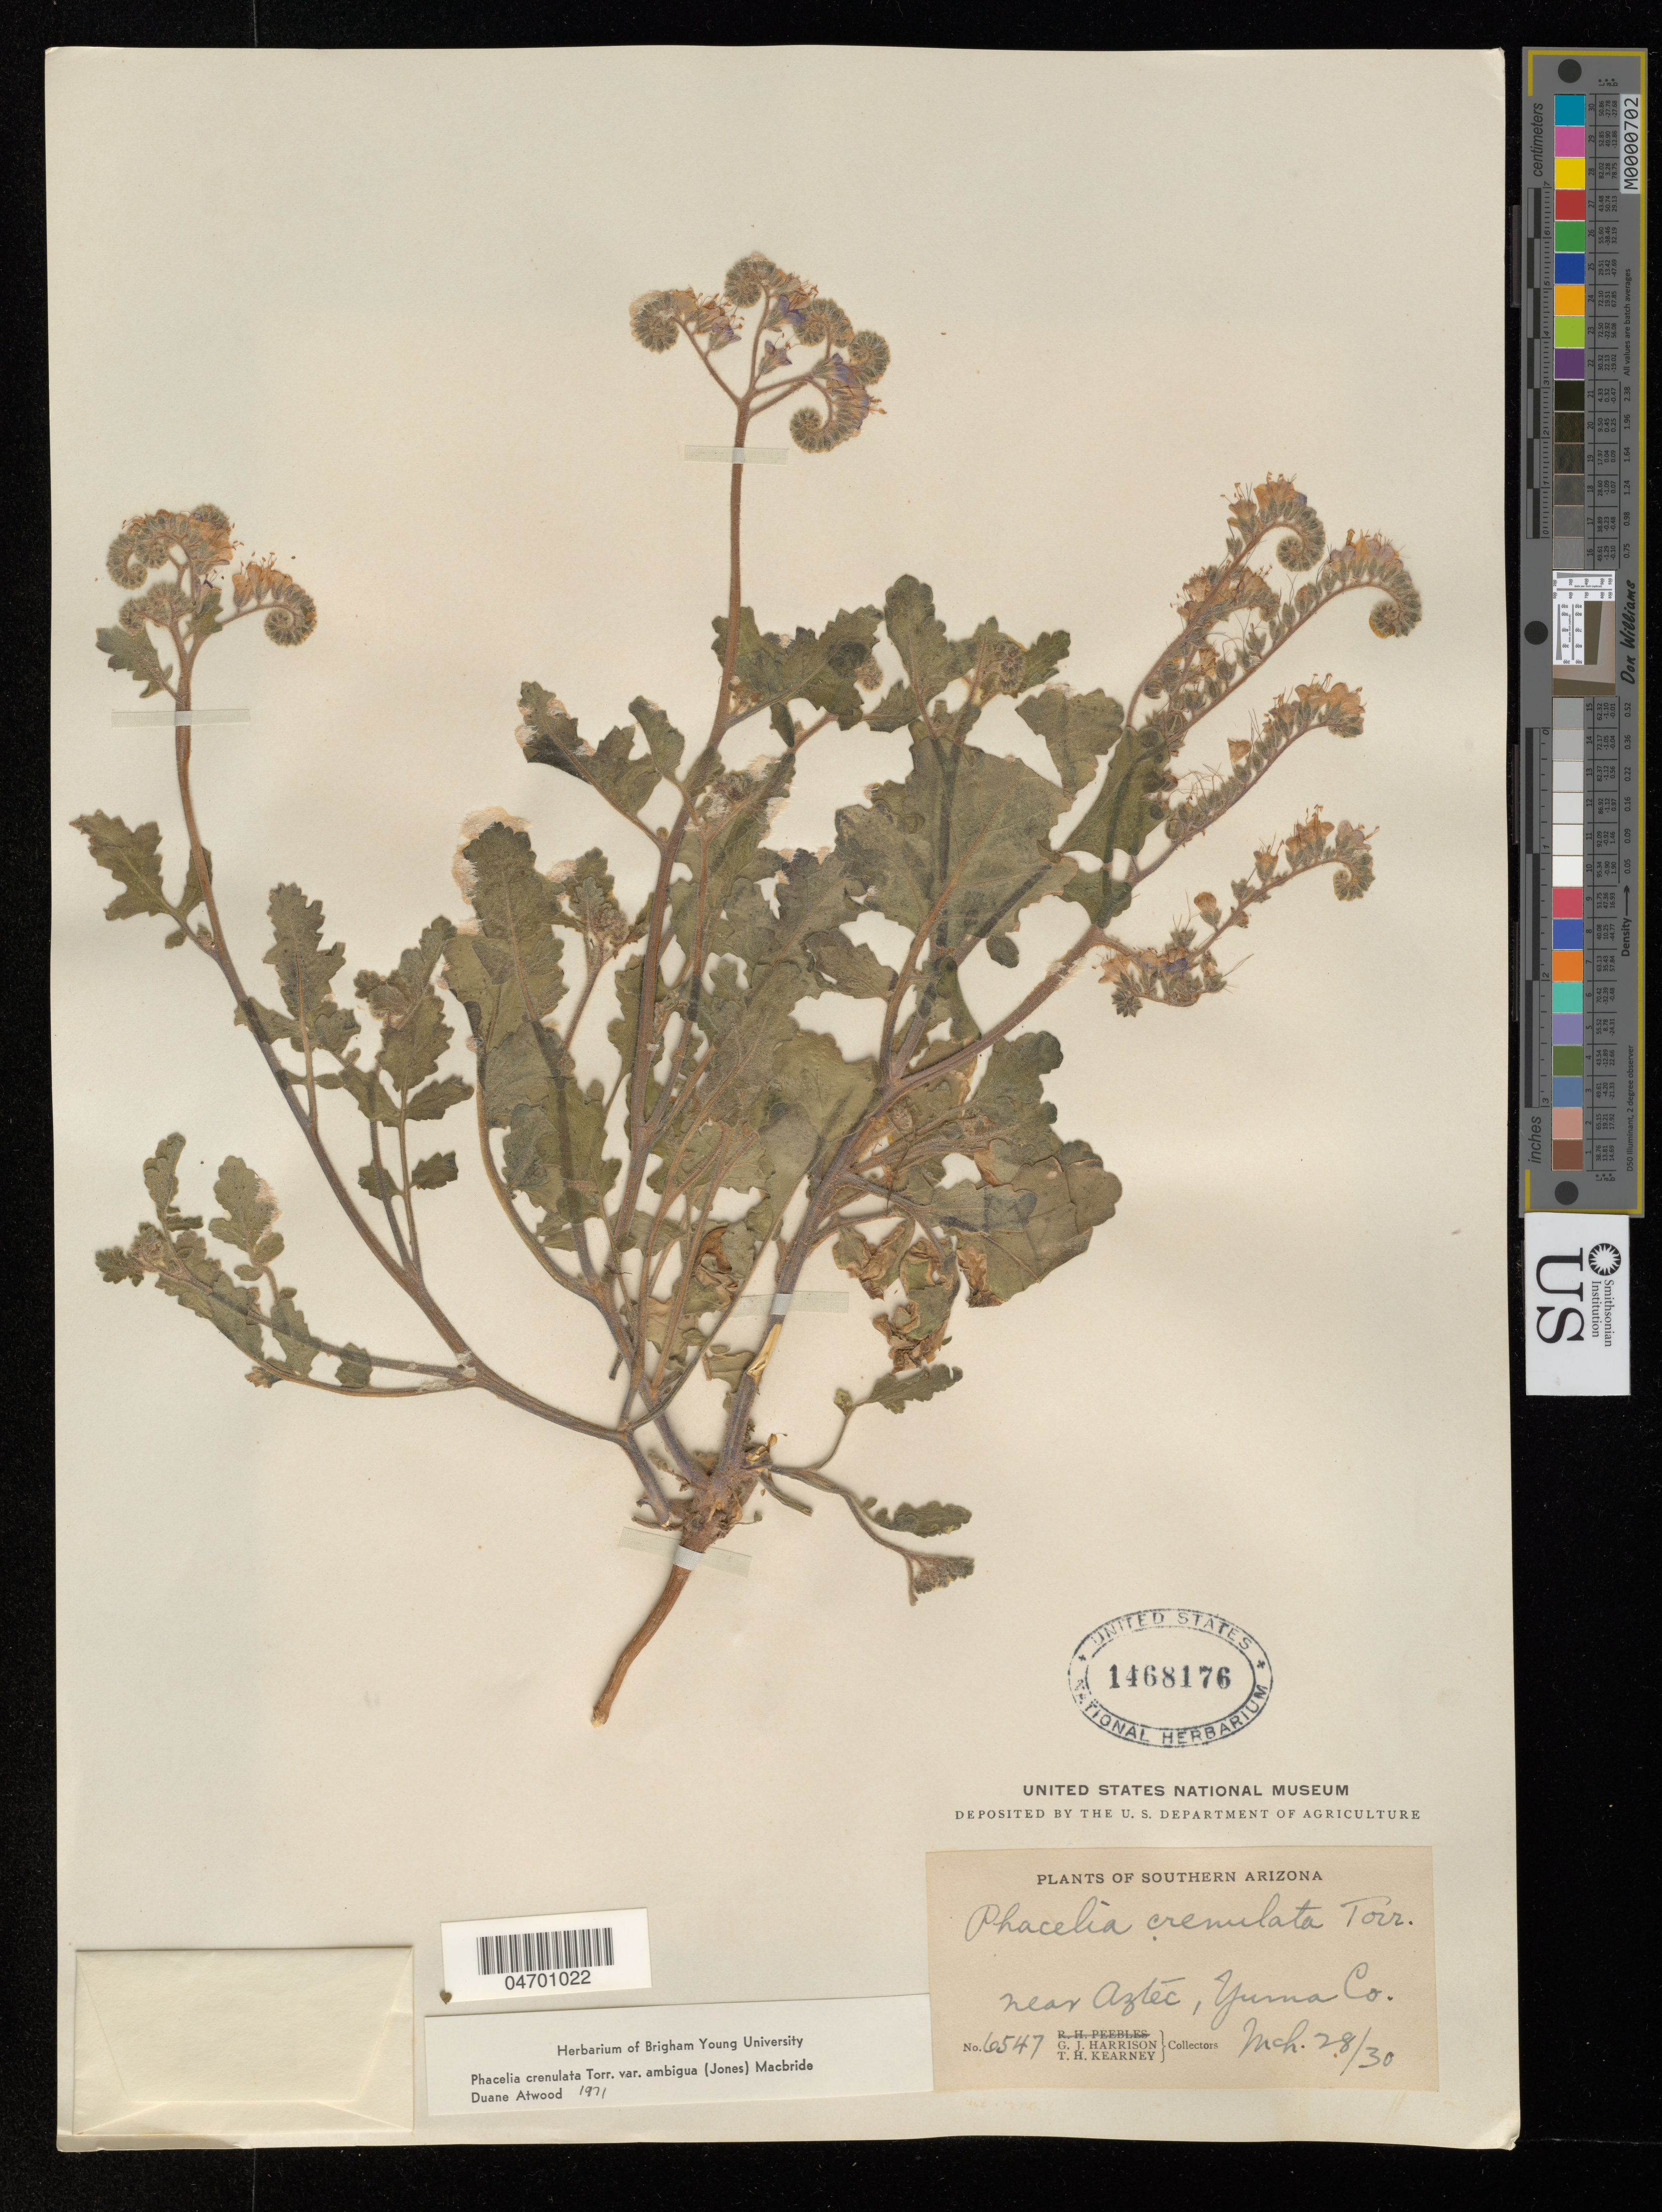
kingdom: Plantae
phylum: Tracheophyta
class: Magnoliopsida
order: Boraginales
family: Hydrophyllaceae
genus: Phacelia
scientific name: Phacelia crenulata var. ambigua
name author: (M.E. Jones) J.F. Macbr.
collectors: G. J. Harrison & T. H. Kearney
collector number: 6547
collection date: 1930-03-28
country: United States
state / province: Arizona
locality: Southern Arizona. Near Aztec, Yuma Co.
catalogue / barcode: US 1468176